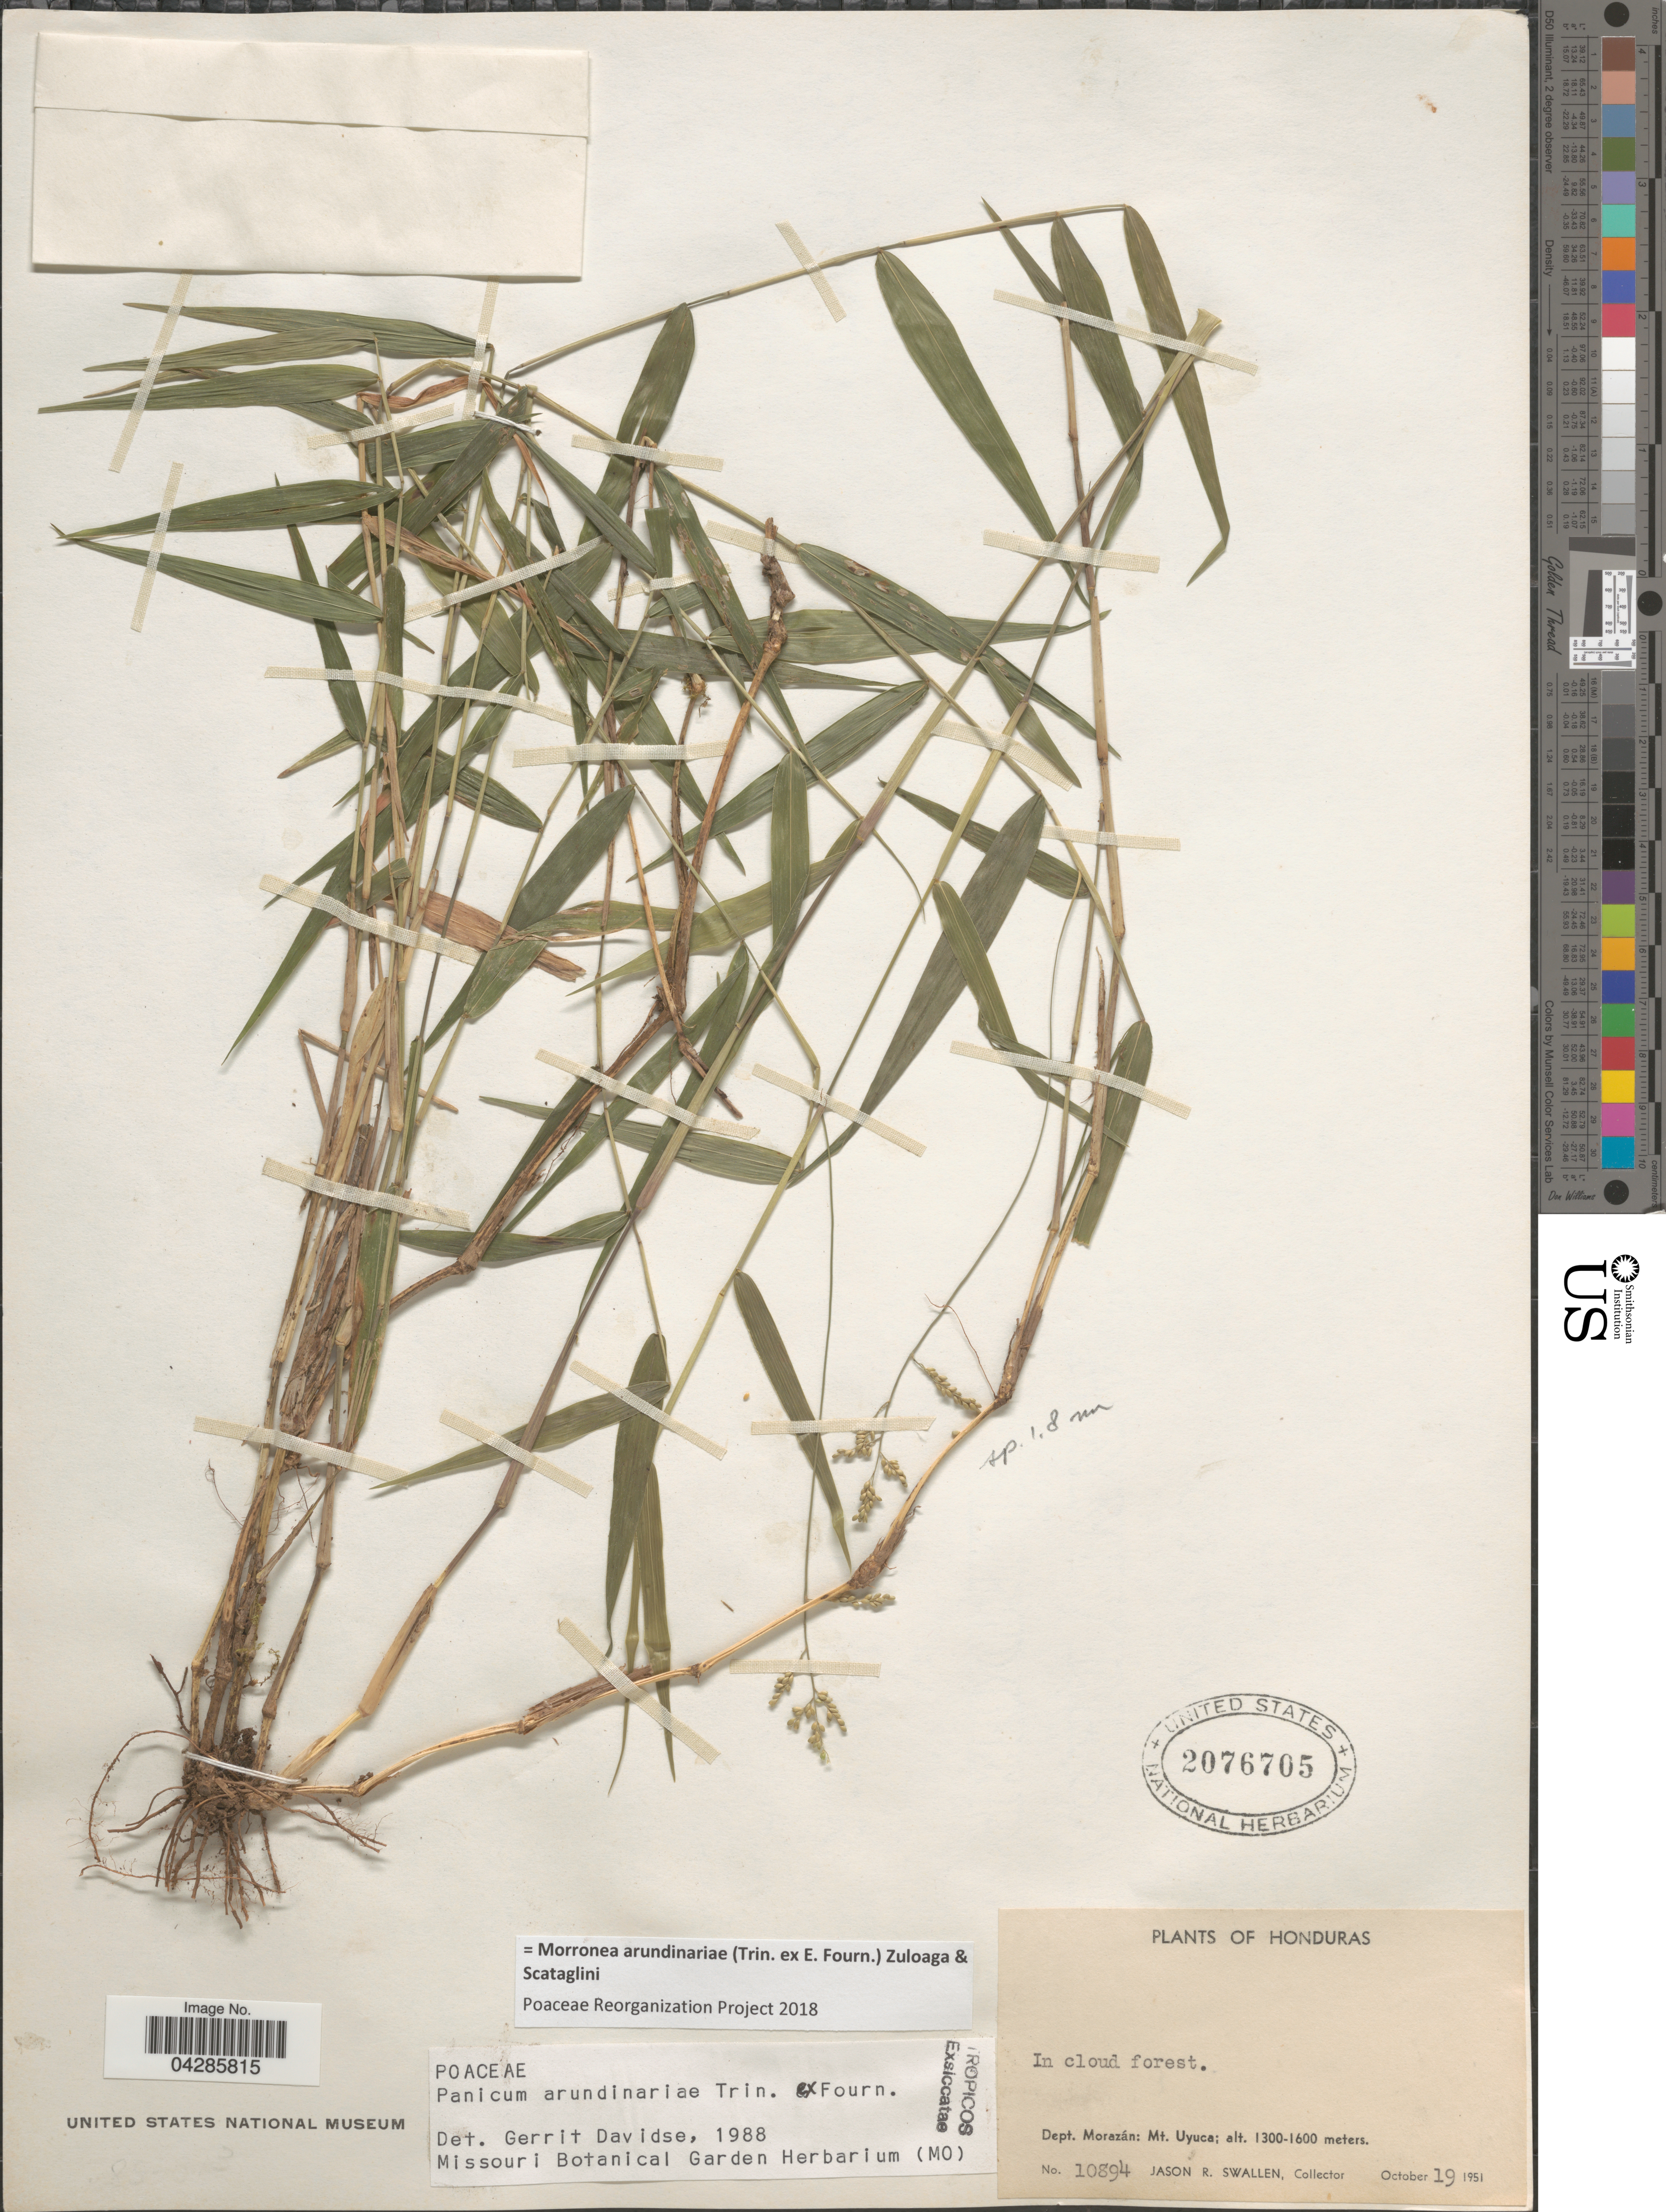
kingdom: Plantae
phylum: Tracheophyta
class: Liliopsida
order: Poales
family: Poaceae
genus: Morronea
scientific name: Morronea arundinariae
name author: (Trin. ex E. Fourn.) Zuloaga & Scataglini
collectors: J. R. Swallen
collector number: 10894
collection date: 1951-10-19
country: Honduras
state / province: Fco. Morazán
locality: In cloud forest. Dept. Morazán: Mt. Uyuca.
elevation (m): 1300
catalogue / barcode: US 2076705